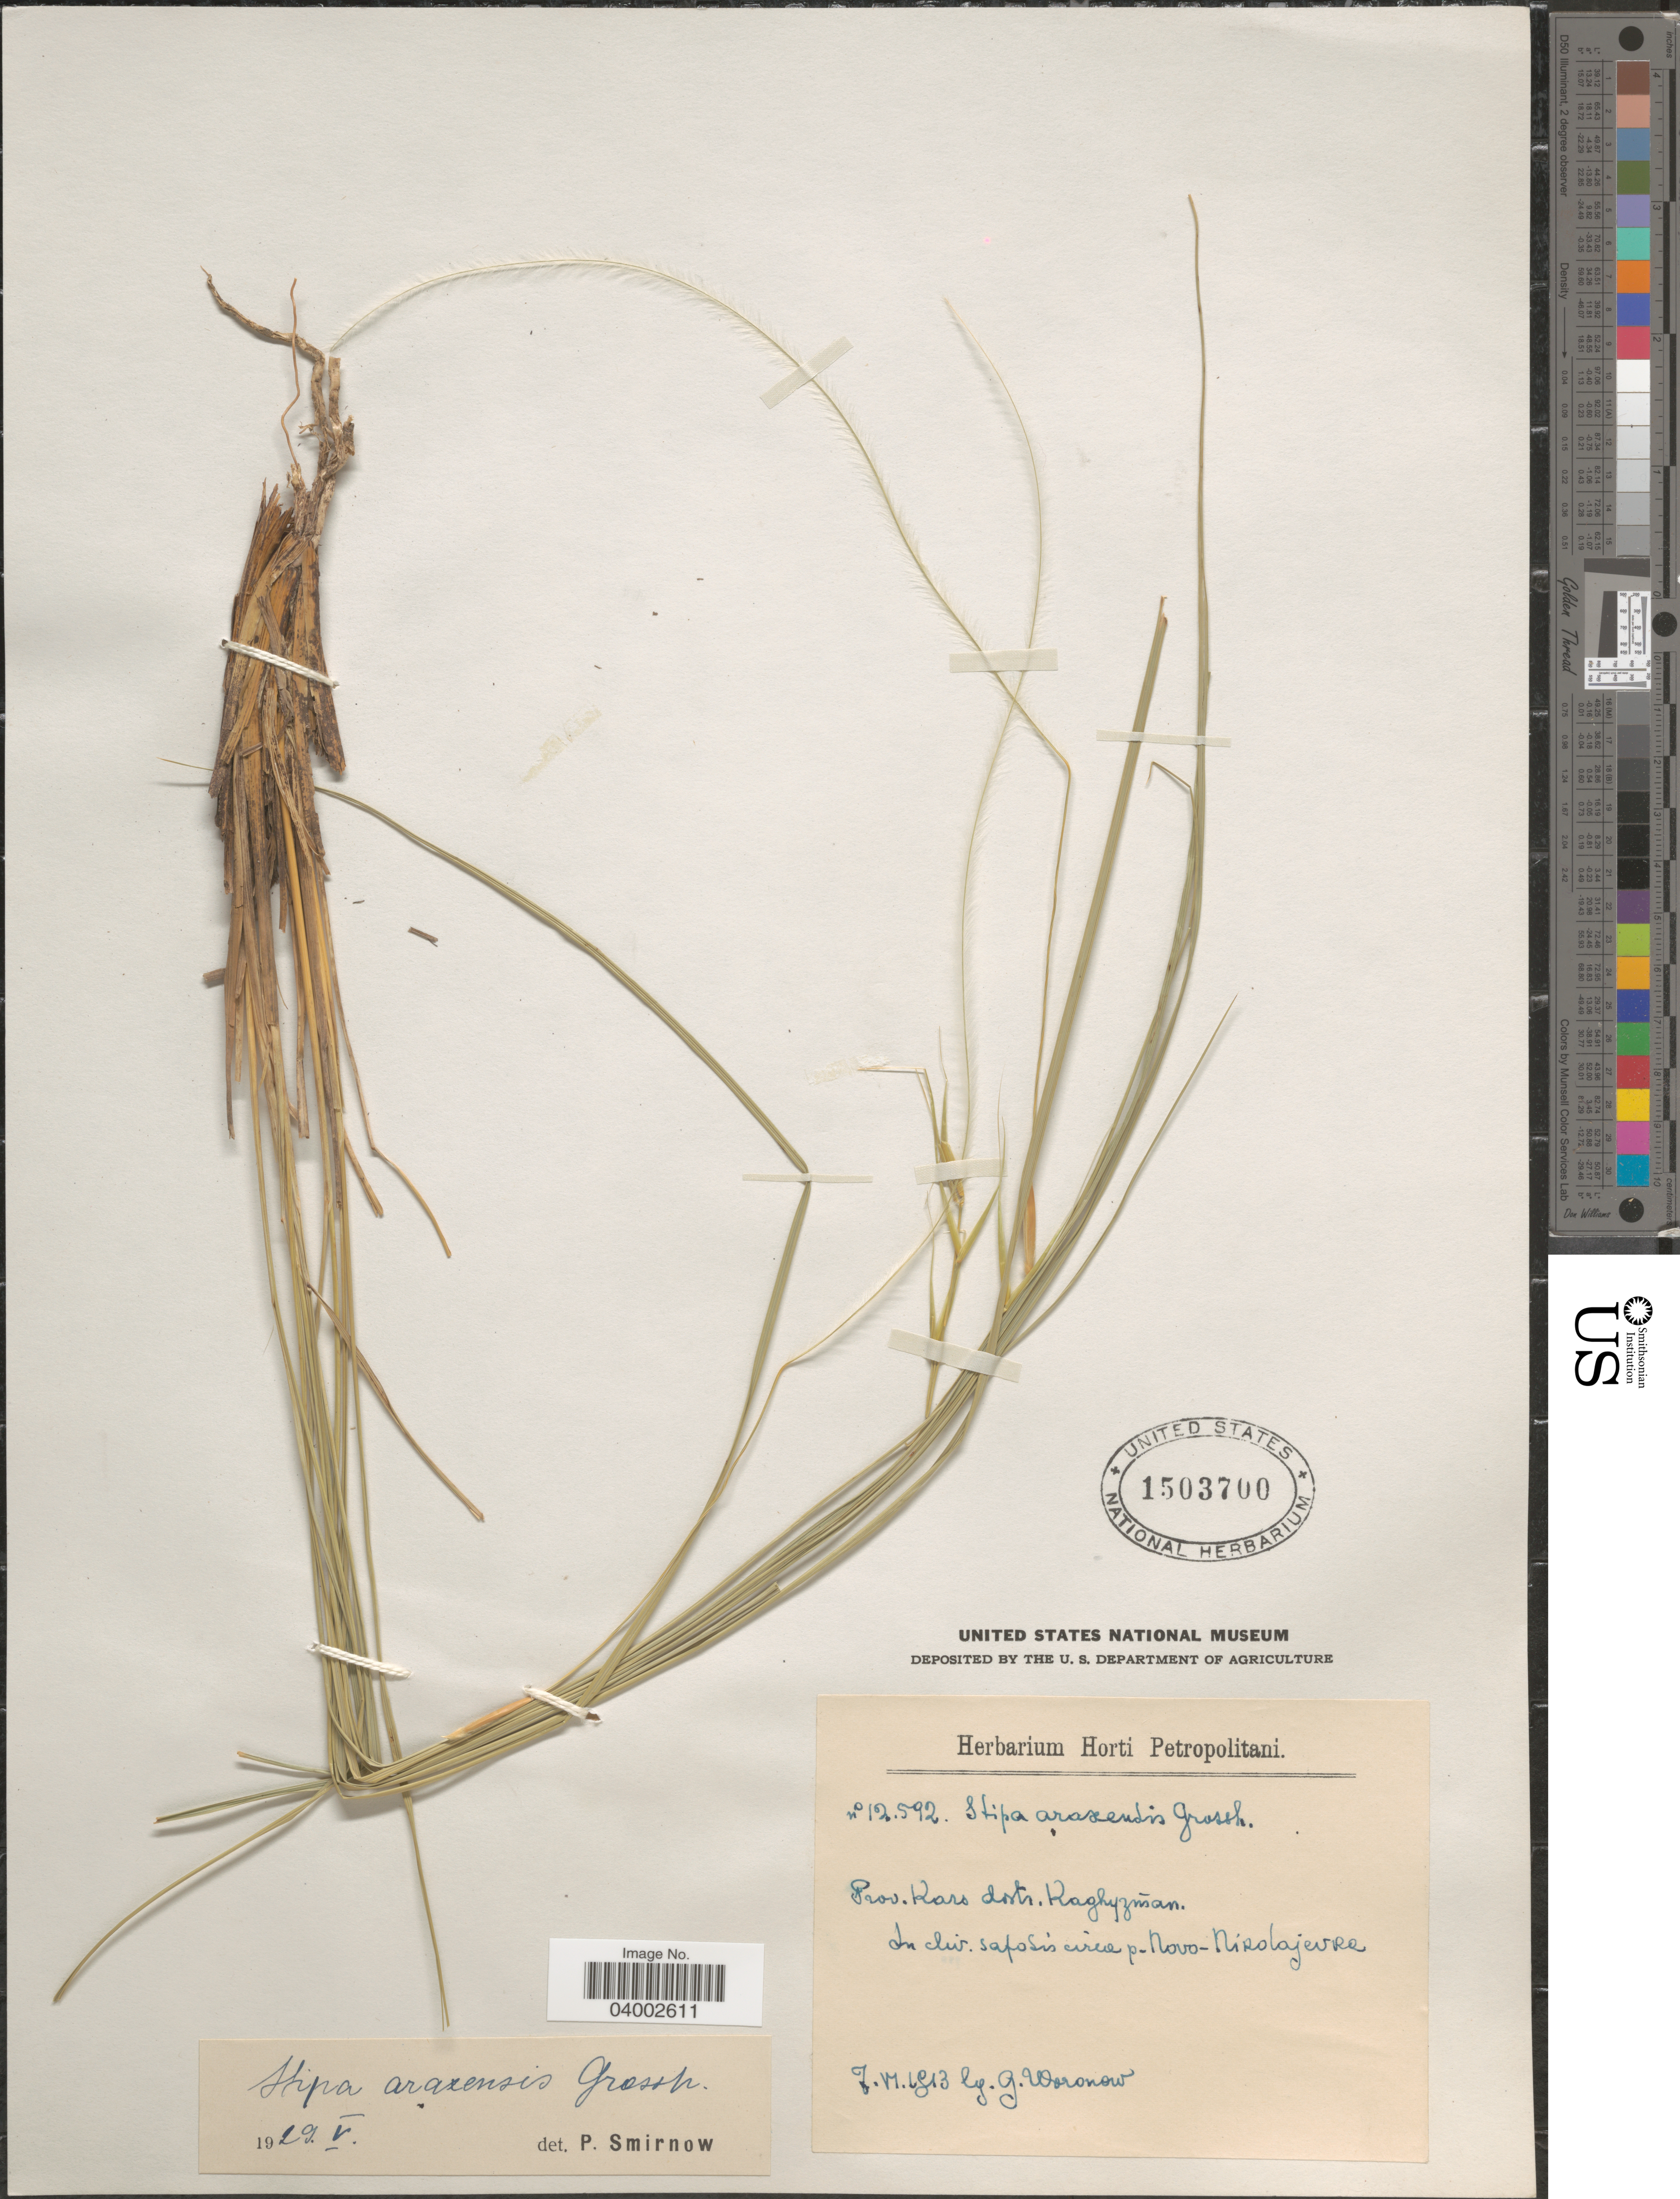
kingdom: Plantae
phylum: Tracheophyta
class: Liliopsida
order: Poales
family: Poaceae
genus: Stipa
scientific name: Stipa araxensis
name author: Grossh.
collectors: G. Woronow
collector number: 12592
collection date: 1913-06-07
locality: Distr. Kaghyzman [interpreted]. In cliv. saxosis circae p. Novo-Nikolajevka.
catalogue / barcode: US 1503700